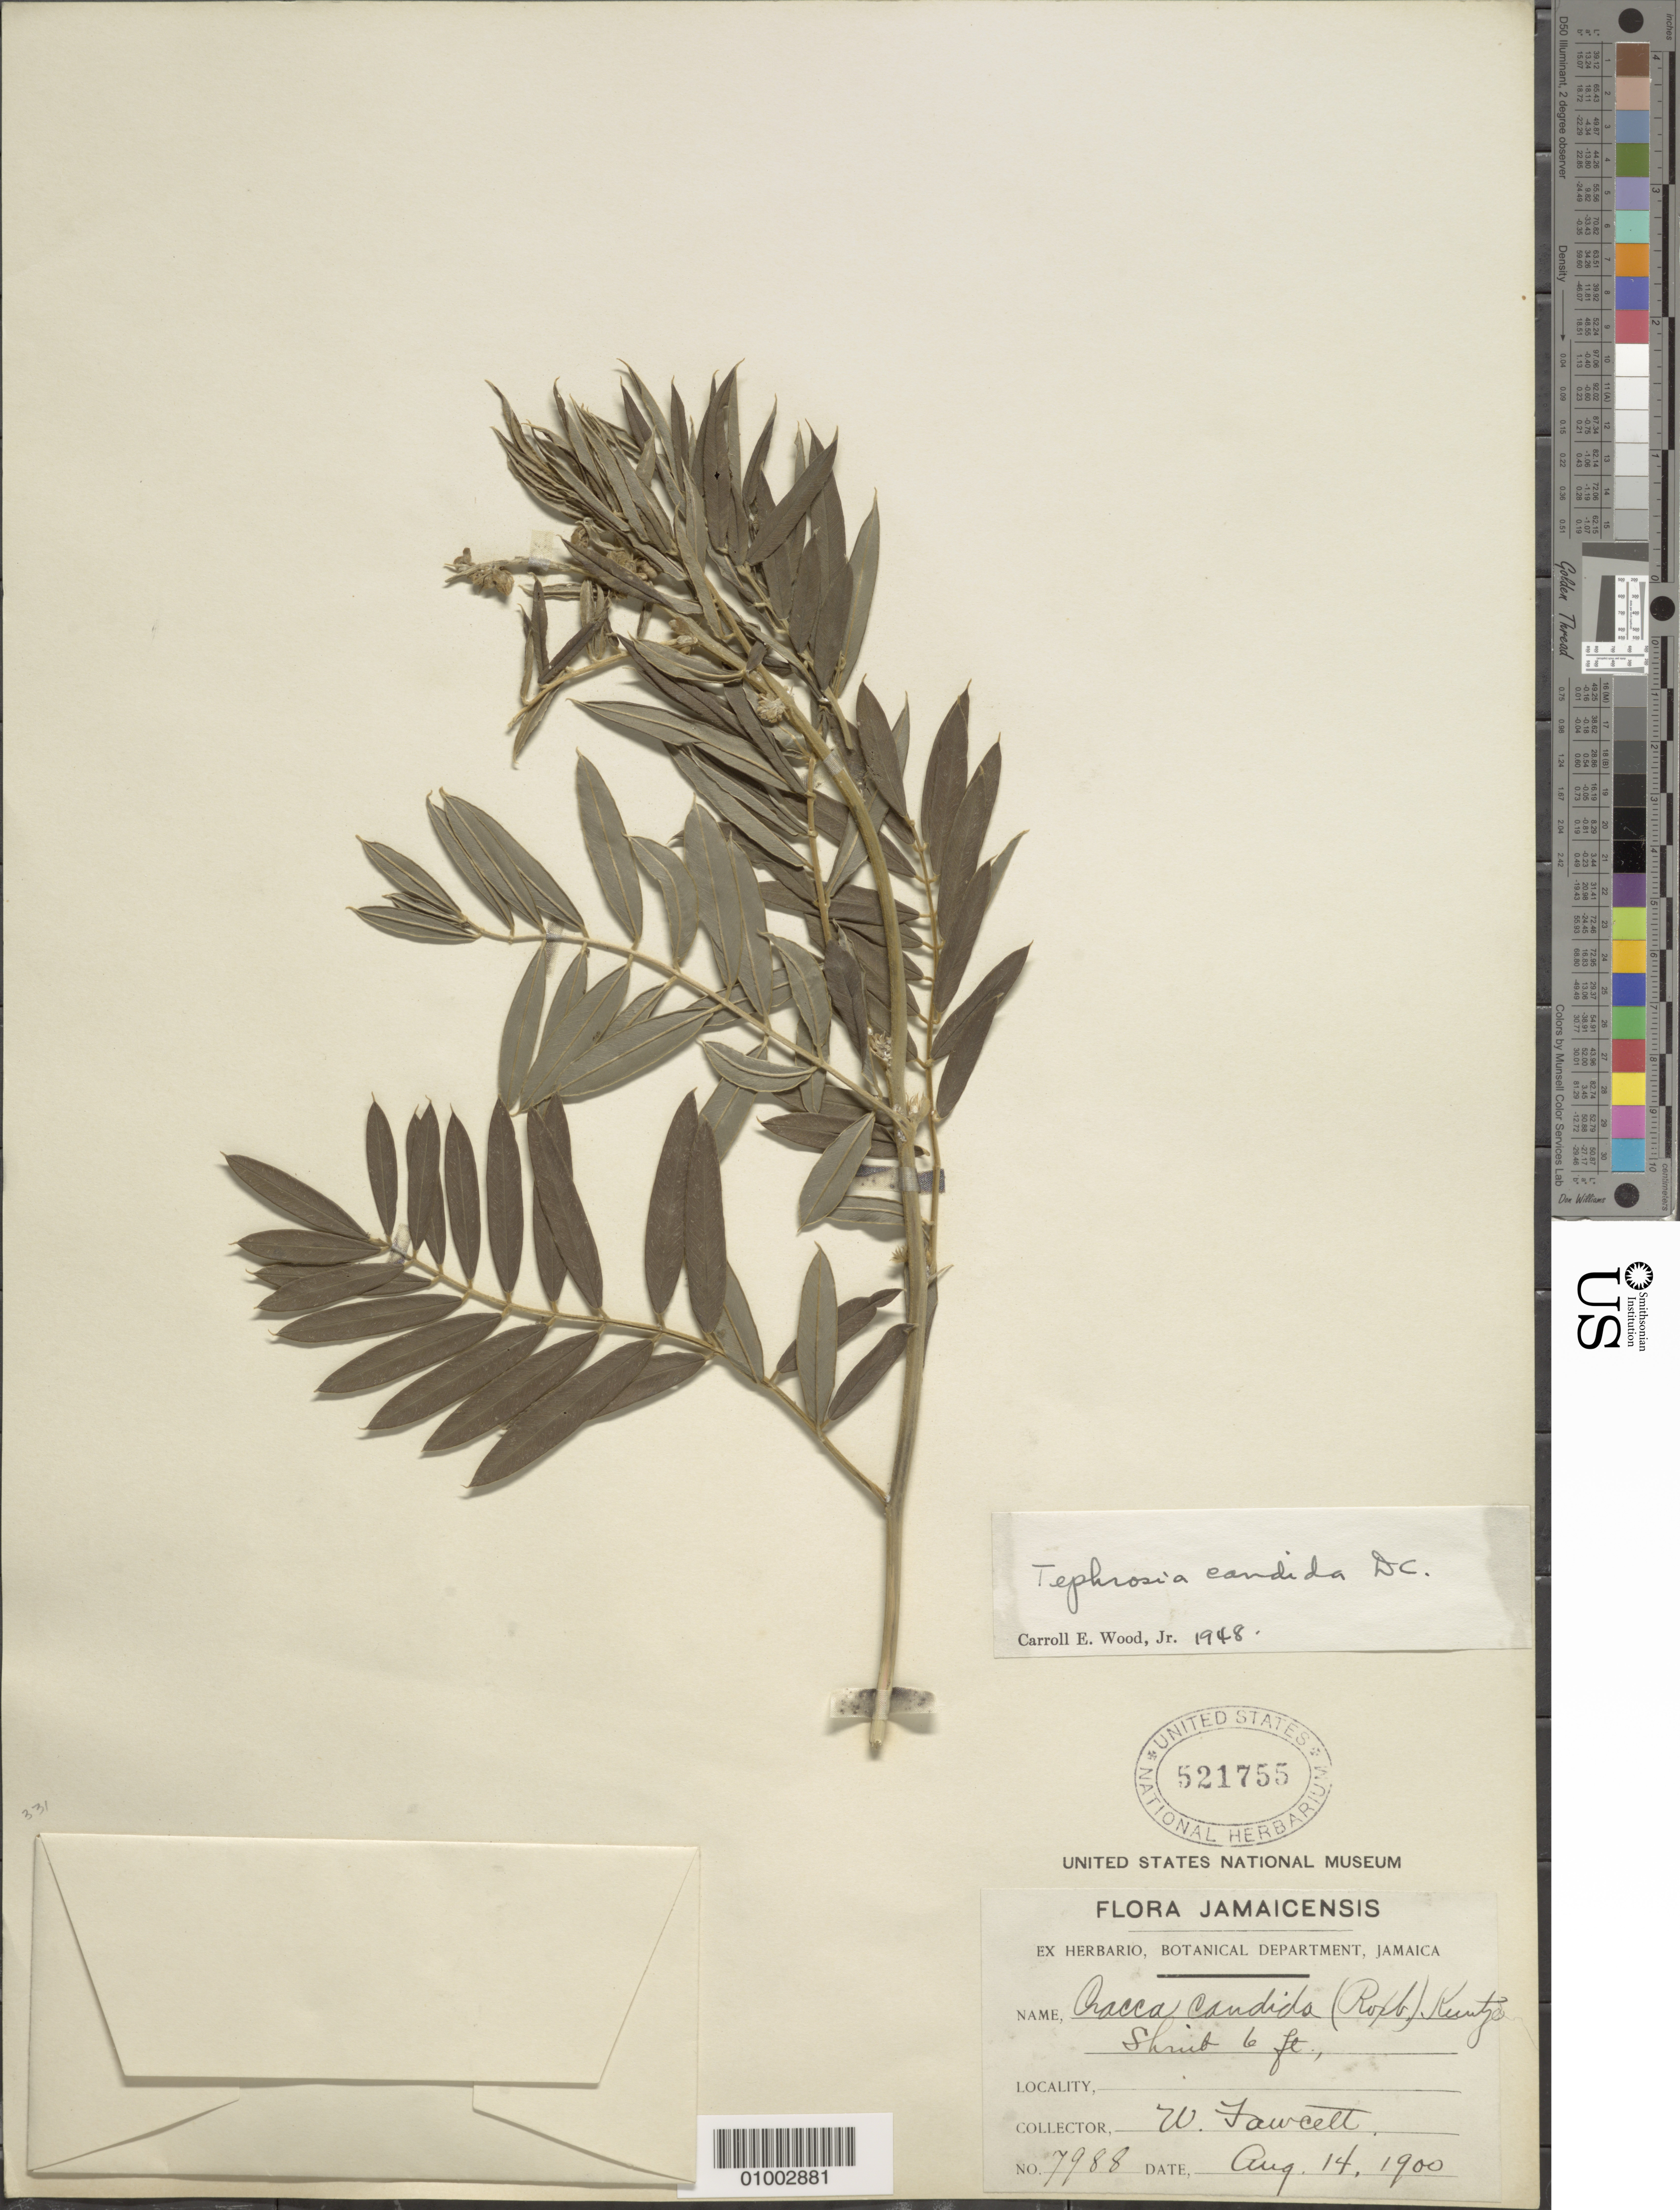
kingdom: Plantae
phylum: Tracheophyta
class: Magnoliopsida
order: Fabales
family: Fabaceae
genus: Tephrosia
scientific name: Tephrosia candida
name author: DC.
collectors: W. Fawcett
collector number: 7988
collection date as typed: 14 Aug 1900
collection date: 1900-08-14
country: Jamaica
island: Jamaica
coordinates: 0 N, 0 E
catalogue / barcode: US 521755